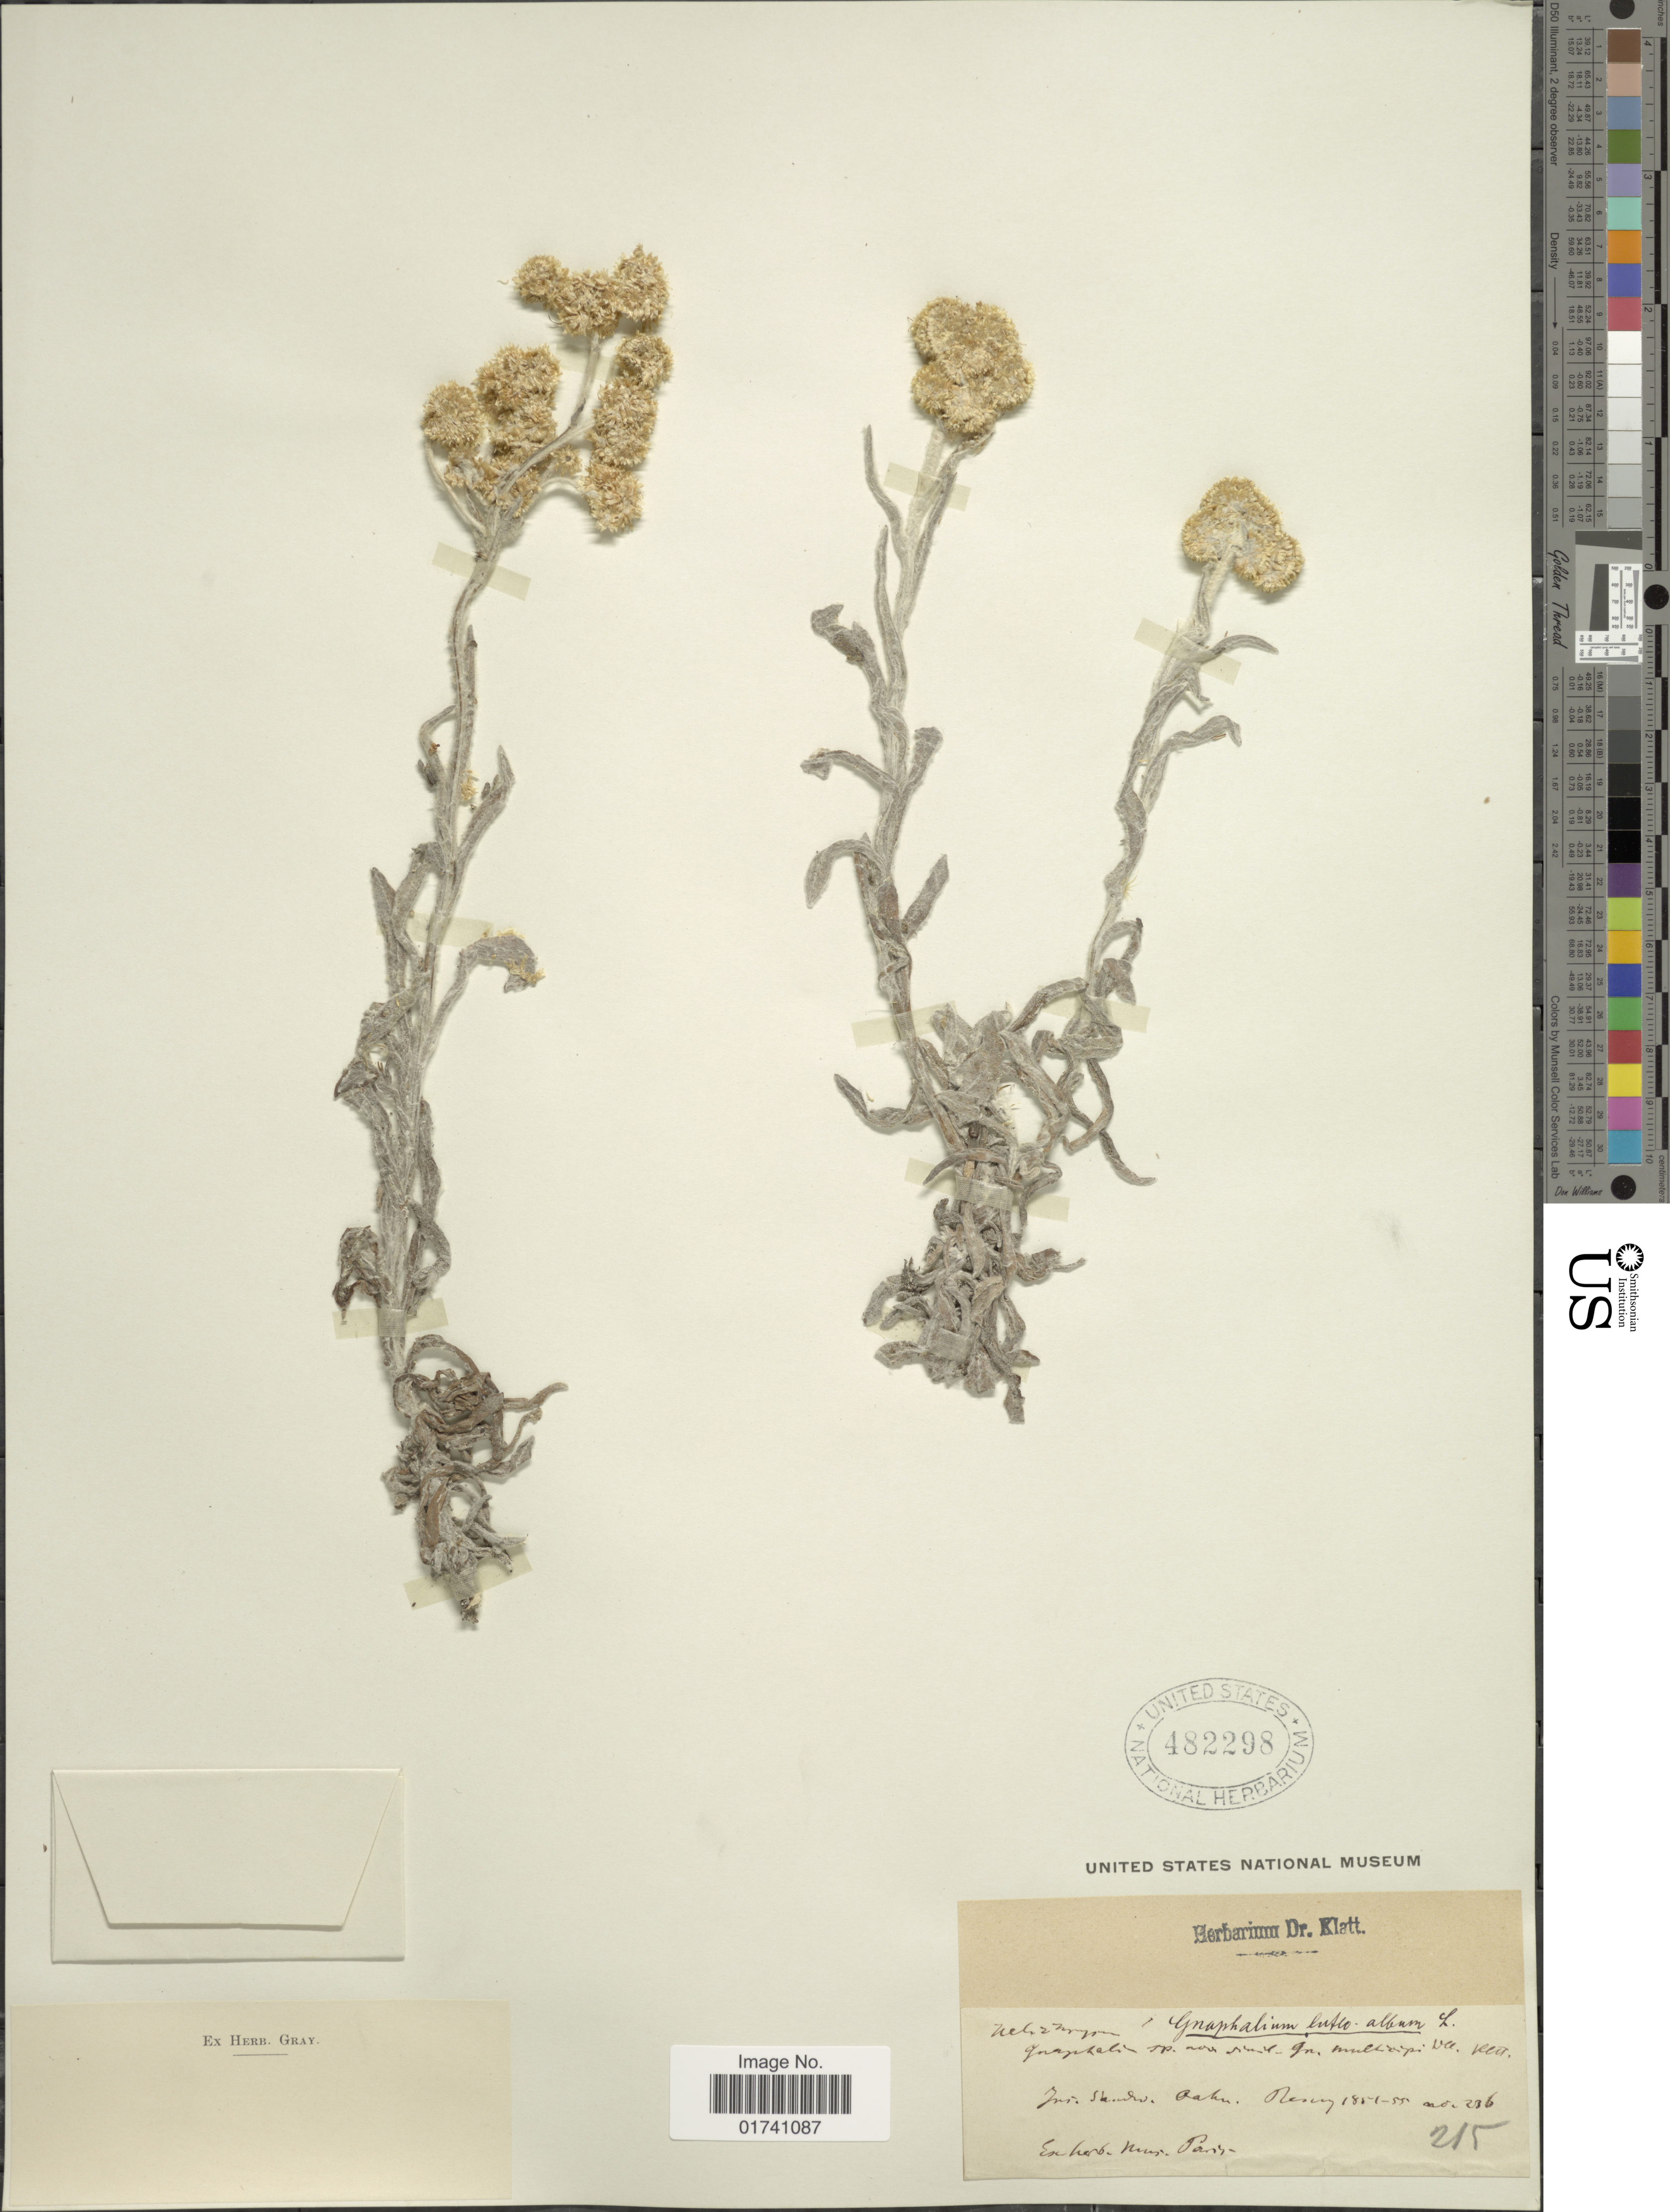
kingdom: Plantae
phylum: Tracheophyta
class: Magnoliopsida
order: Asterales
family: Asteraceae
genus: Pseudognaphalium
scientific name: Pseudognaphalium sandwicensium var. sandwicensium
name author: (Gaudich.) Anderb.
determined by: Wagner, W. L., (BOT), Smithsonian Institution - National Museum of Natural History (UNITED STATES)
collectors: ex herb. Dr. Klatt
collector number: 236/215*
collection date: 1851/1855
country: United States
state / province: Hawaii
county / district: Honolulu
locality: Ins. Sandw. Oahu.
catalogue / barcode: US 482298